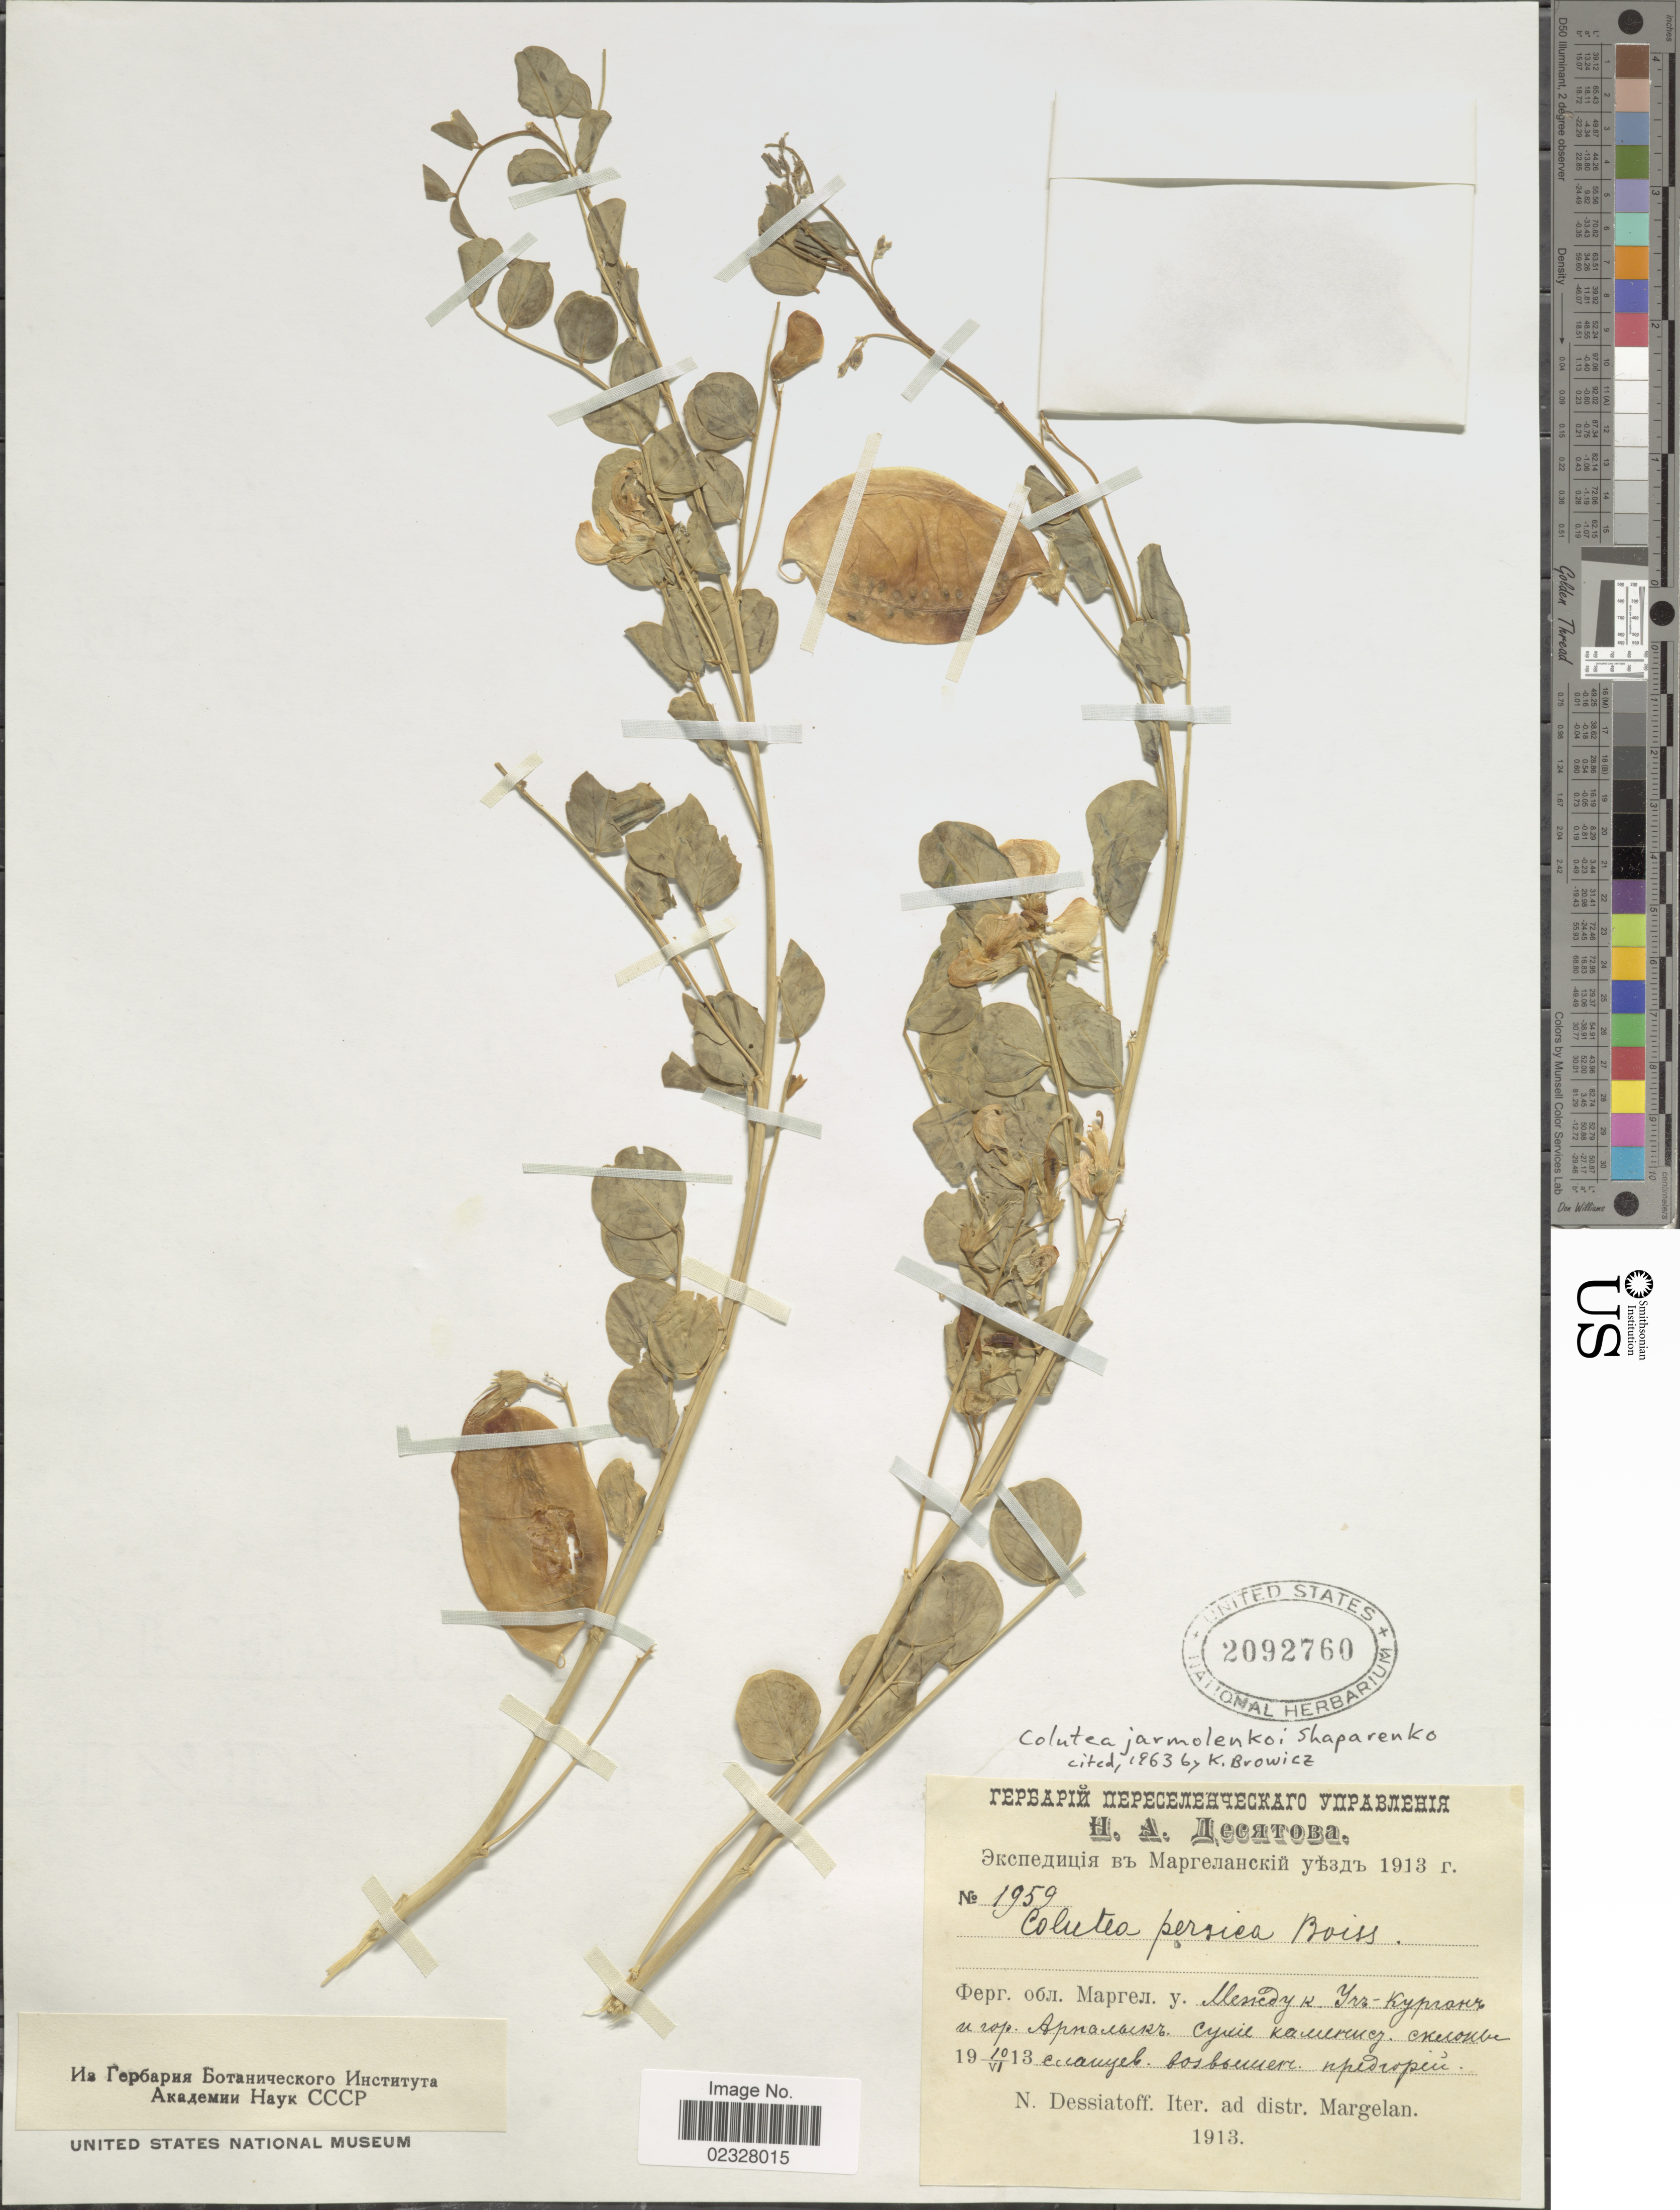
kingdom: Plantae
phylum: Tracheophyta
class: Magnoliopsida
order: Fabales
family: Fabaceae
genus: Colutea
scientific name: Colutea jarmolenkoi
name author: Shap.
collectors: N. Dessiatoff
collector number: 1959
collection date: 1913-06-10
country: Uzbekistan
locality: Distr. Margelan, [Foreign script]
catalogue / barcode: US 2092760